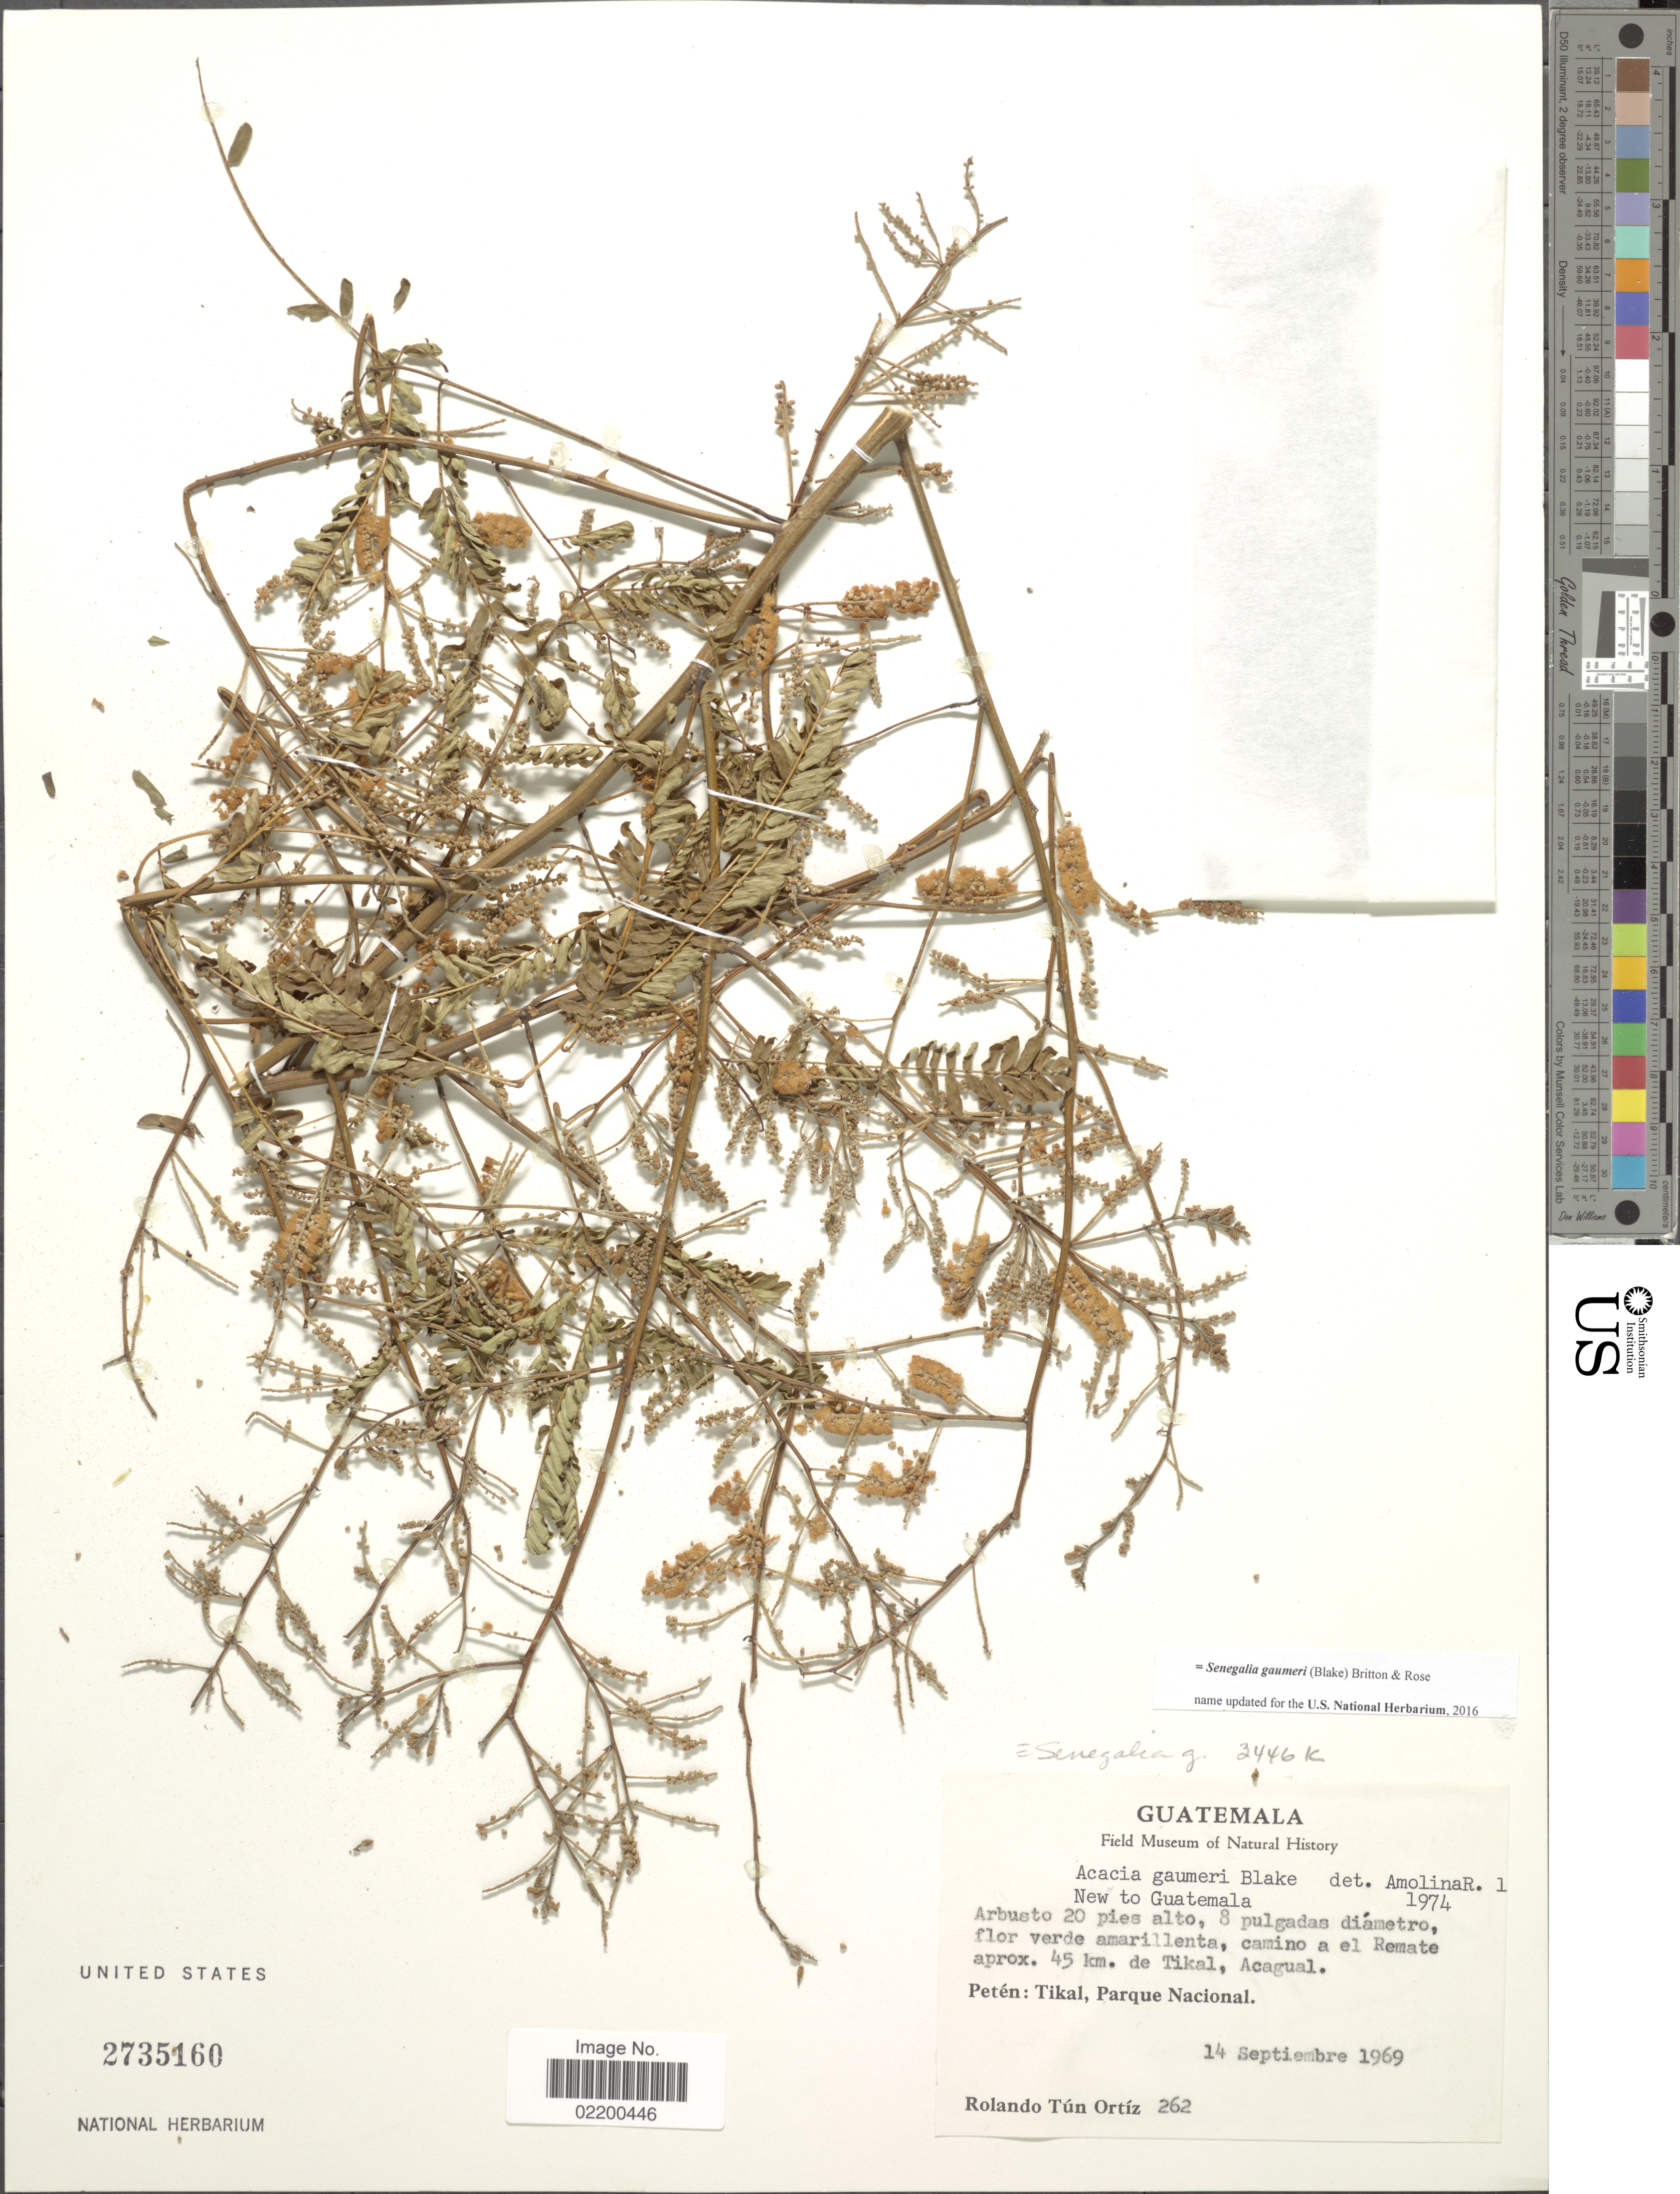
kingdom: Plantae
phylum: Tracheophyta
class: Magnoliopsida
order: Fabales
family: Fabaceae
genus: Senegalia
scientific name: Senegalia gaumeri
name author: (S.F. Blake) Britton & Rose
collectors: R. T. Ortíz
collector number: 262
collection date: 1969-09-14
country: Guatemala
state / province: El Petén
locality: Peten: Tikal, Parque Nacional, 45 km. de Tikal, Acagual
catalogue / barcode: US 2735160